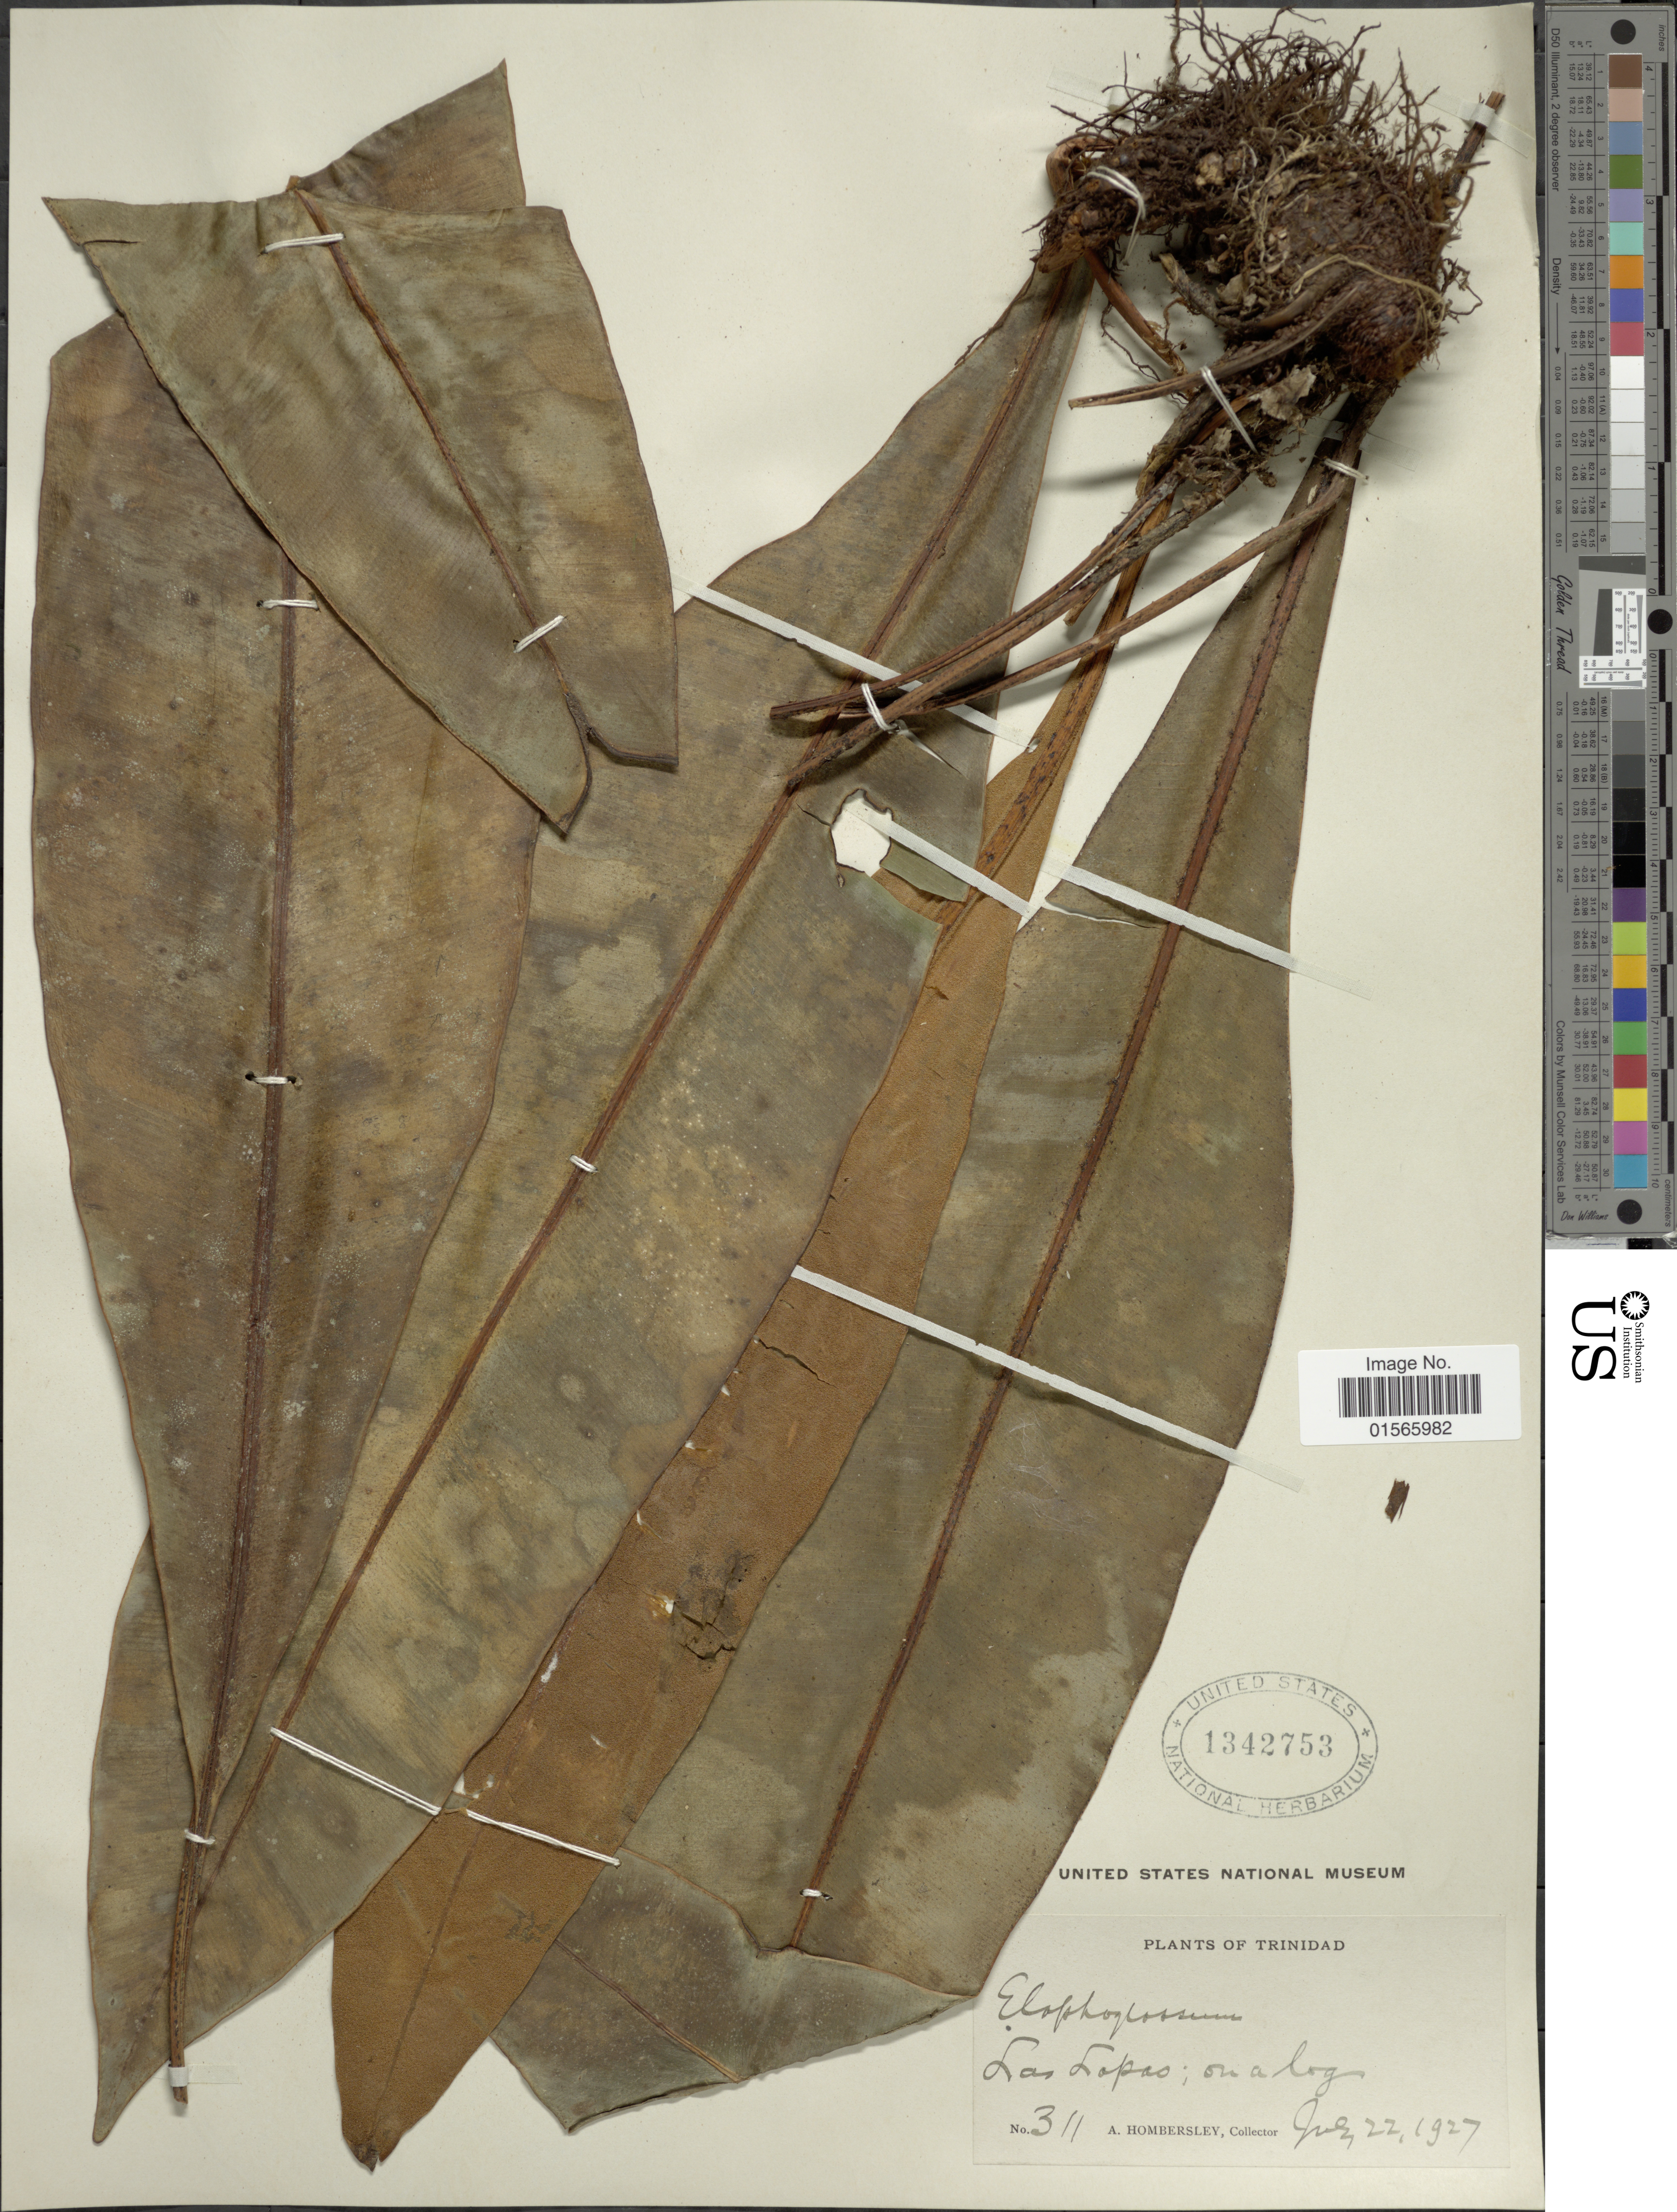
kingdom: Plantae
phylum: Tracheophyta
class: Polypodiopsida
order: Polypodiales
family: Dryopteridaceae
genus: Elaphoglossum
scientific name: Elaphoglossum luridum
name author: (Fée) Christ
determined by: Matos, F. B.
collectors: A. Hombersley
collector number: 311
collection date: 1927-07-22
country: Trinidad and Tobago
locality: Trinidad, Las Lopas; on a log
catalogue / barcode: US 1342753